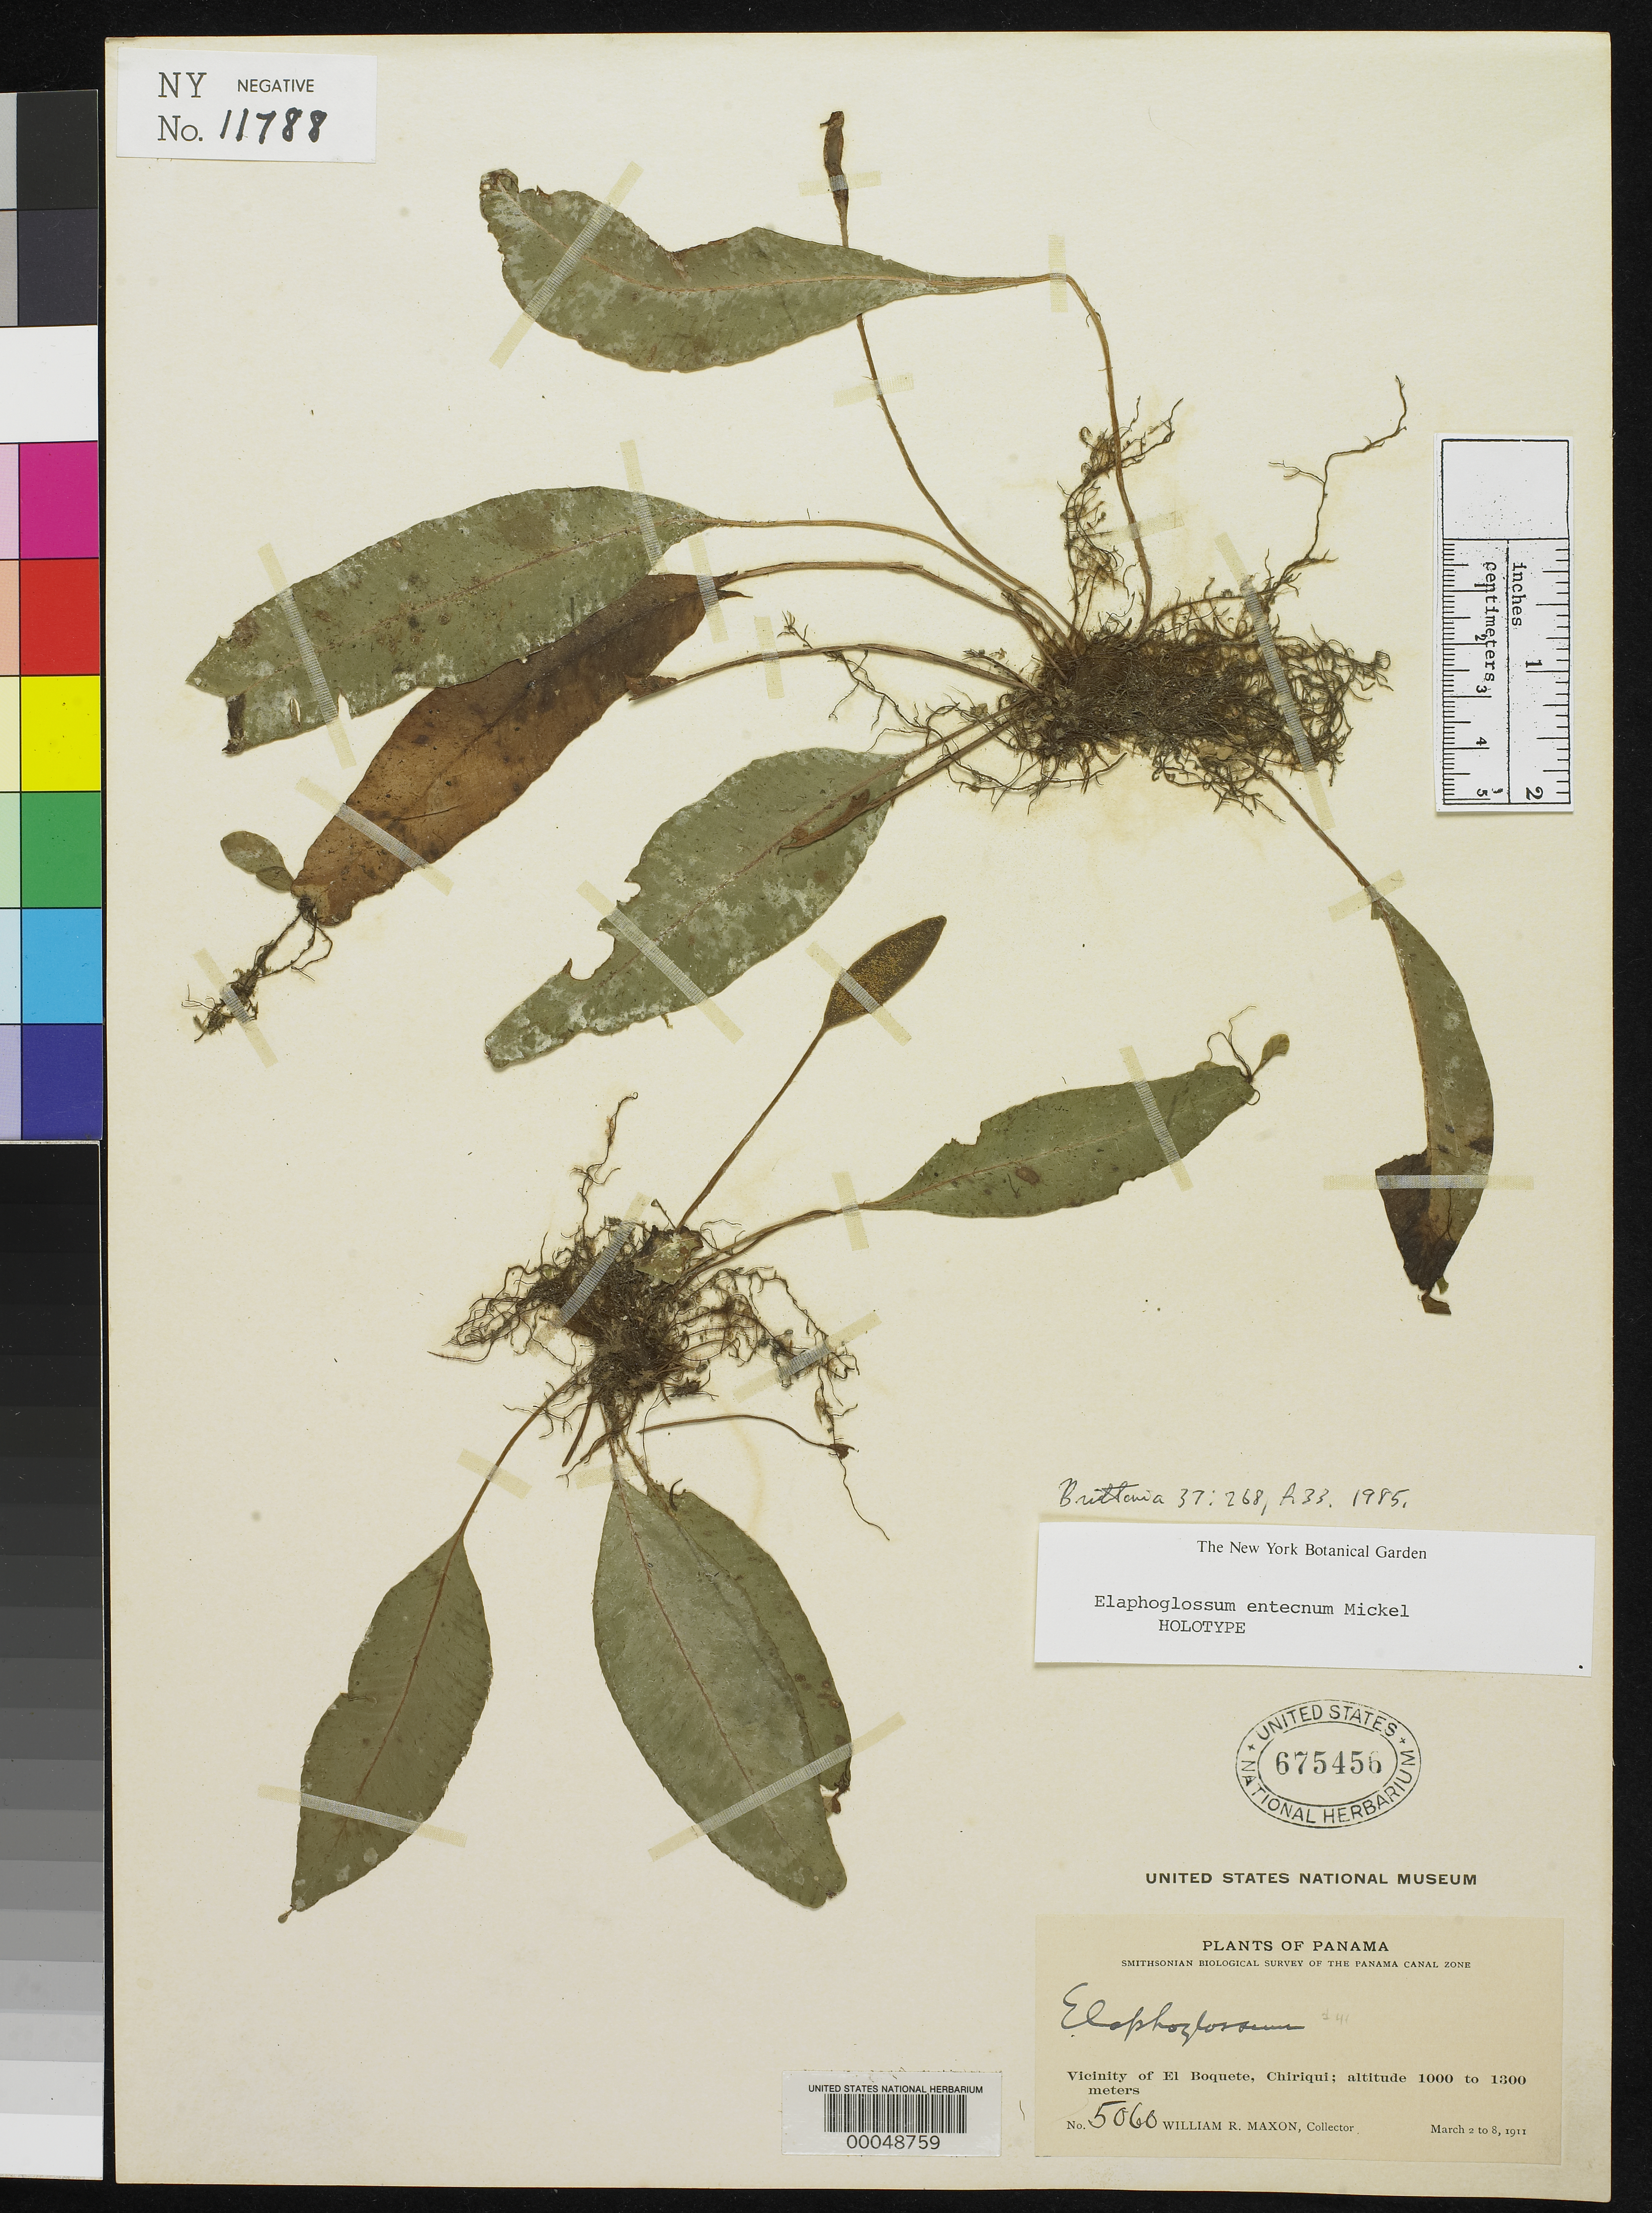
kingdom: Plantae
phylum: Tracheophyta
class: Polypodiopsida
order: Polypodiales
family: Dryopteridaceae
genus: Elaphoglossum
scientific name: Elaphoglossum entecnum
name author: Mickel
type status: Holotype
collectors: W. R. Maxon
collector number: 5060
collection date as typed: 02 Mar 1911 to 08 Mar 1911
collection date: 1911-03-02/1911-03-08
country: Panama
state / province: Chiriquí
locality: Vicinity of el Boquete.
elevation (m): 1000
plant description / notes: US has 3 sheets of this collection, USNH 675455, 675456 (both annotated as holotype) & 675457 (originally annotated as isotype).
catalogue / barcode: US 675456